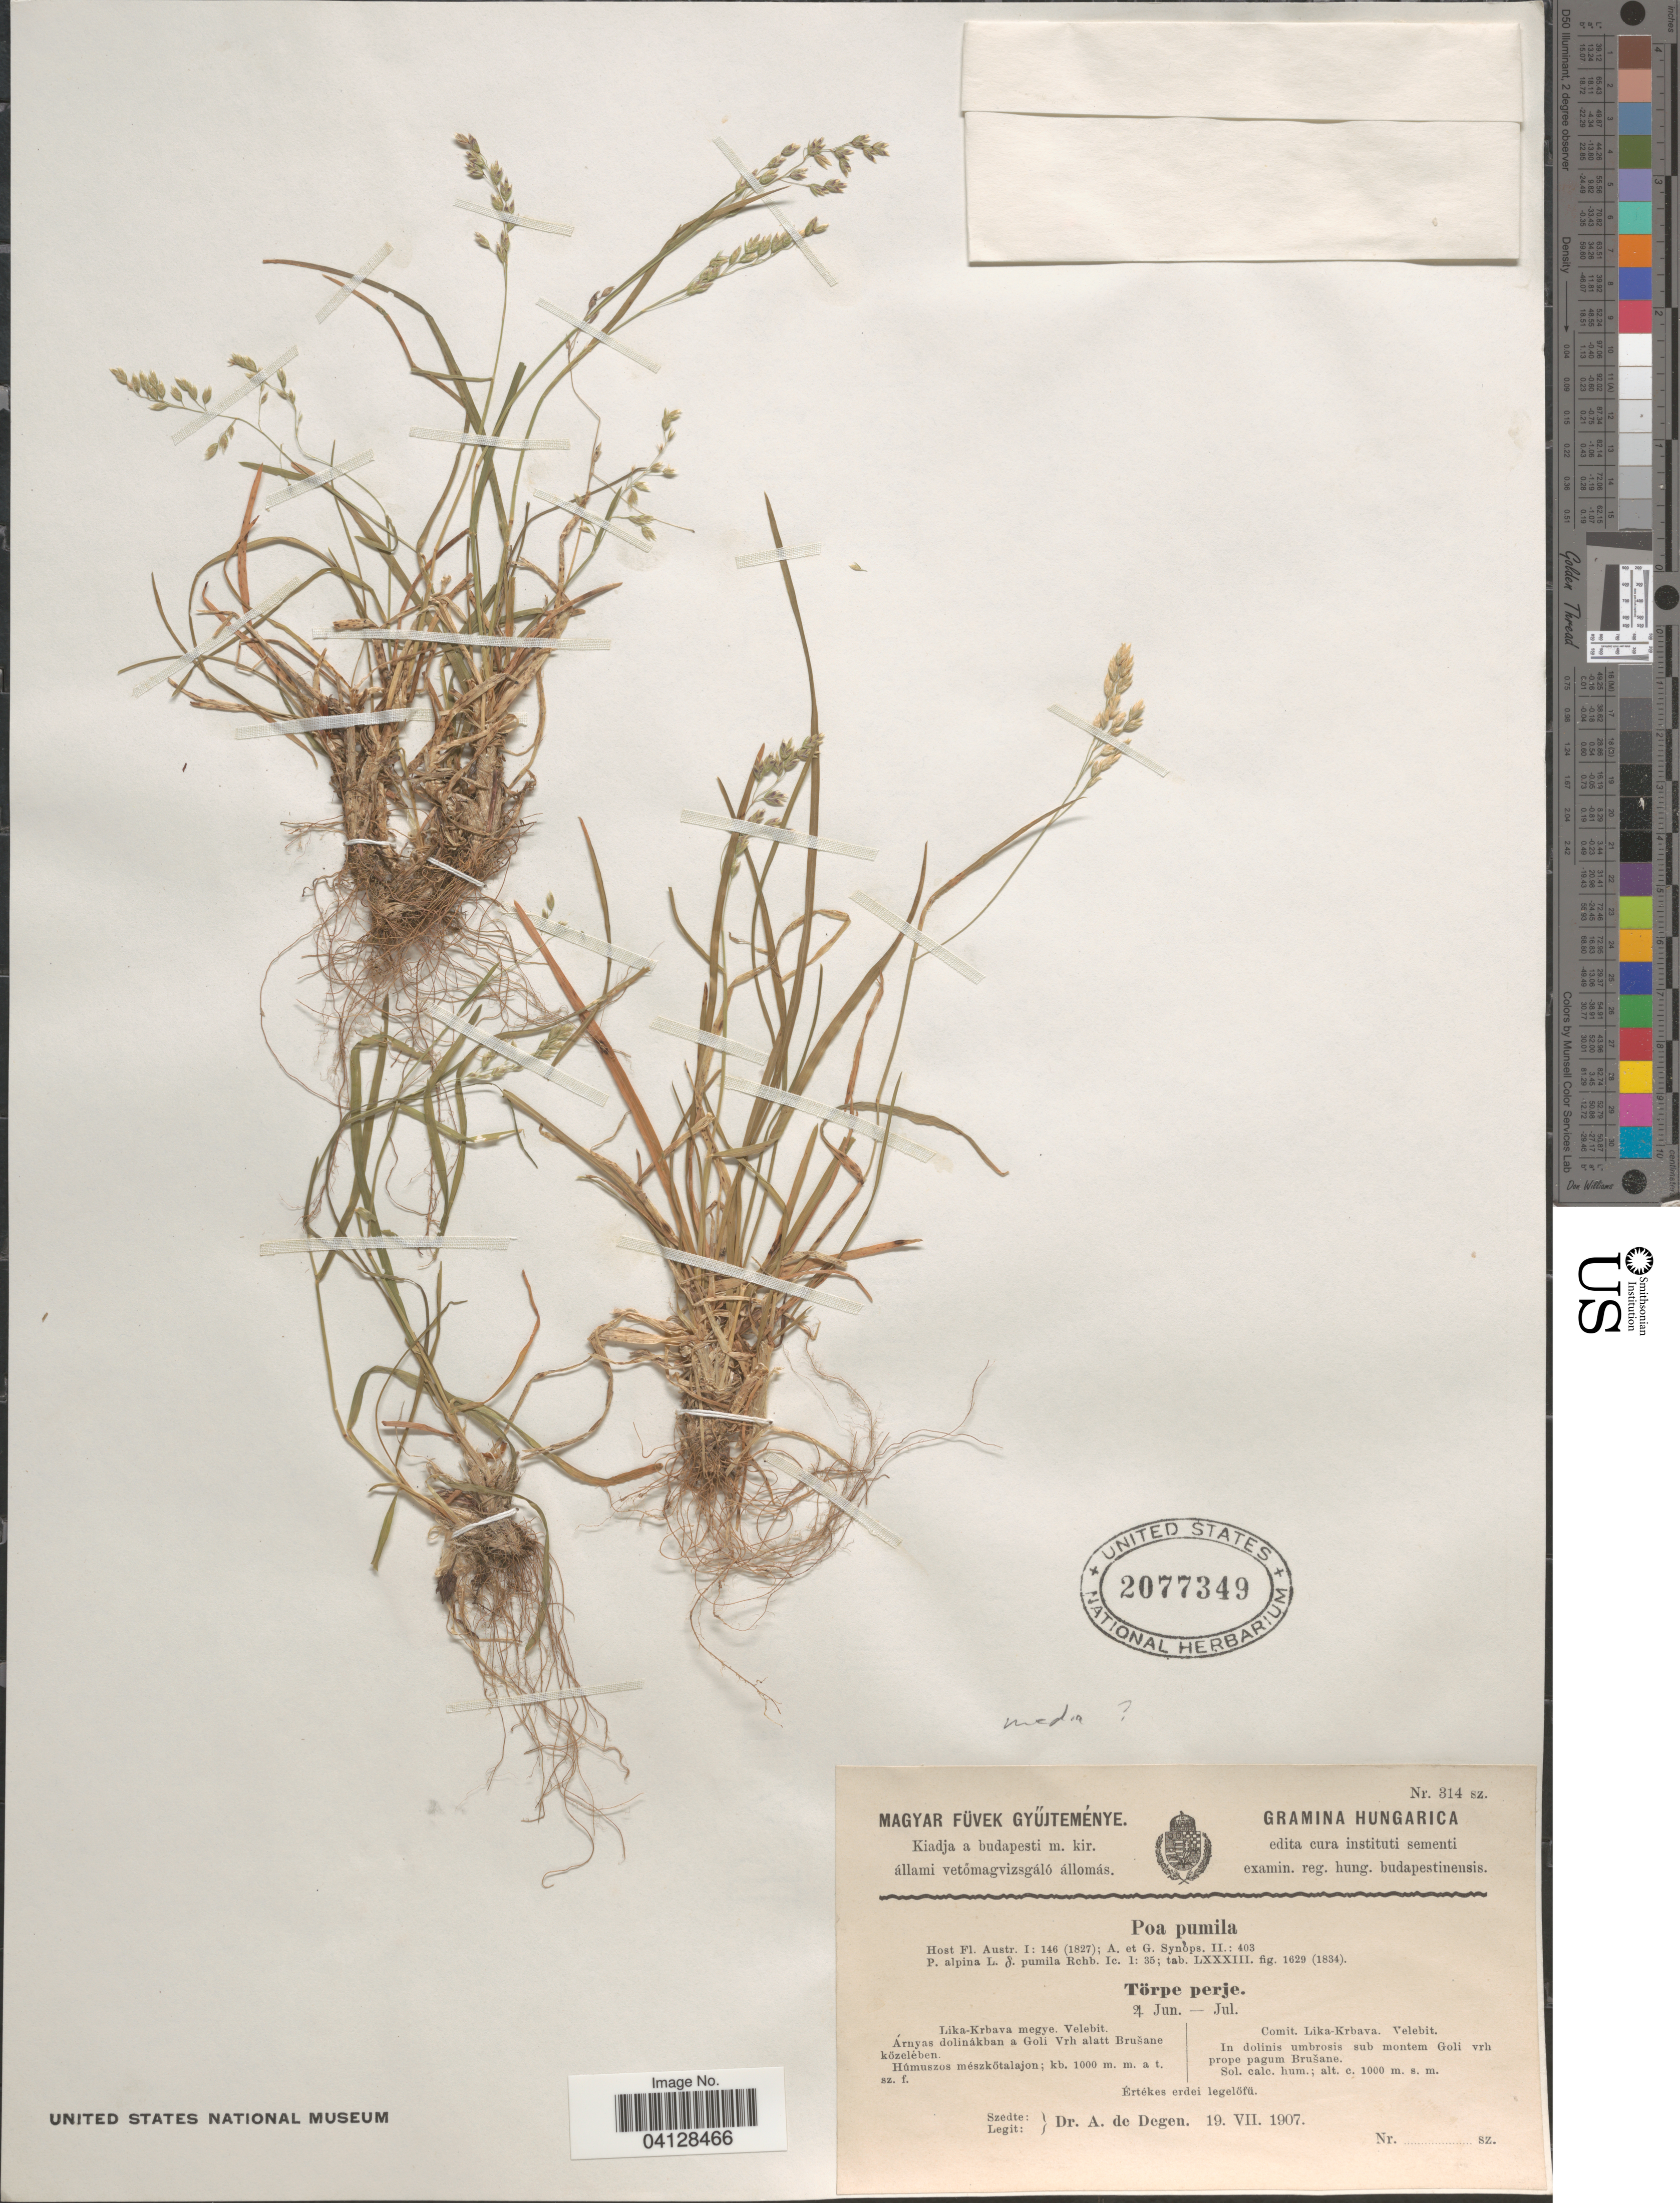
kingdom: Plantae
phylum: Tracheophyta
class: Liliopsida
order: Poales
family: Poaceae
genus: Poa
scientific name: Poa alpina var. subalpina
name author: (Schur) K. Richt.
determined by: Buschmann, Adolphine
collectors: A. Degen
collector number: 314SZ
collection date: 1907-07-19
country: Hungary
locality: Hungarica. Lika-Krbava megye. Velebit. Árnyas dolinákban a Goli Vrh alatt Brušane közelében. Comit. Lika-Krbava. Velebit. In dolinis umbrosis sub montem Goli vrh prope pagum Brušane.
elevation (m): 1000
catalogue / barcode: US 2077349